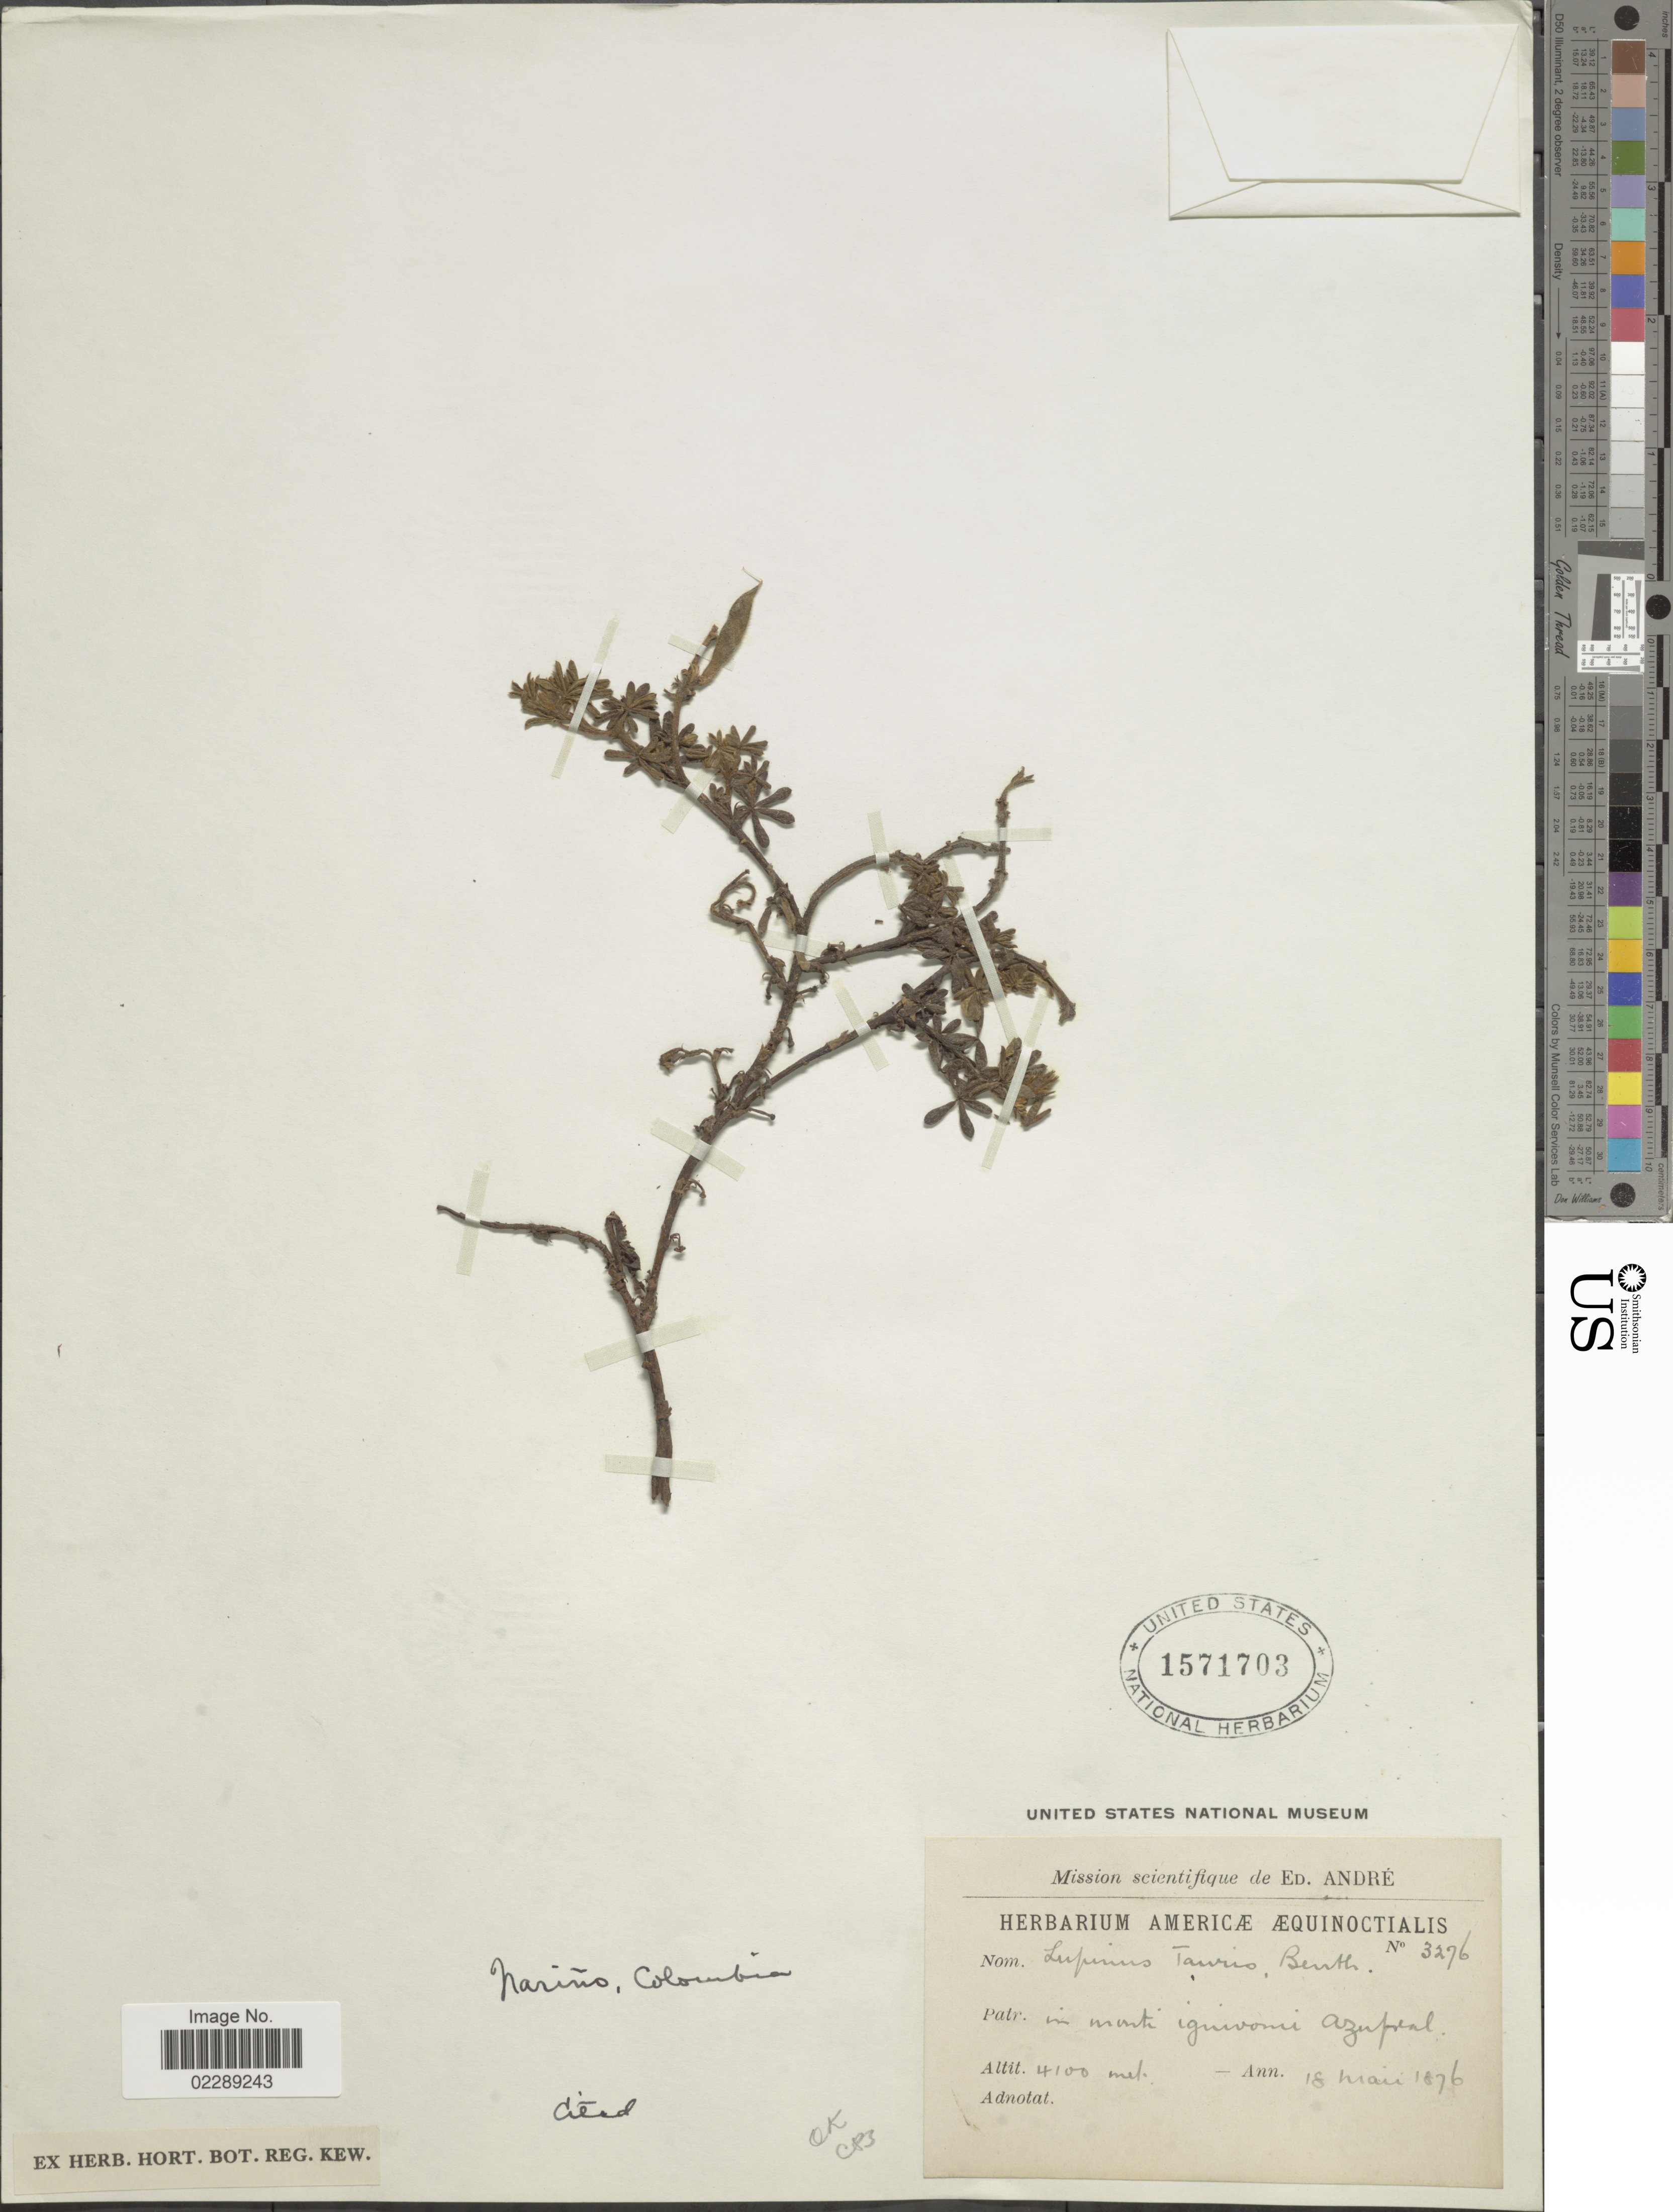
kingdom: Plantae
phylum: Tracheophyta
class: Magnoliopsida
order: Fabales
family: Fabaceae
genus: Lupinus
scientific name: Lupinus tauris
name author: Benth.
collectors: E. Andre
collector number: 3276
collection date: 1876-05-18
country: Colombia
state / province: Nariño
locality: In monti ignivomi Azufral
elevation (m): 4100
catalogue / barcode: US 1571703